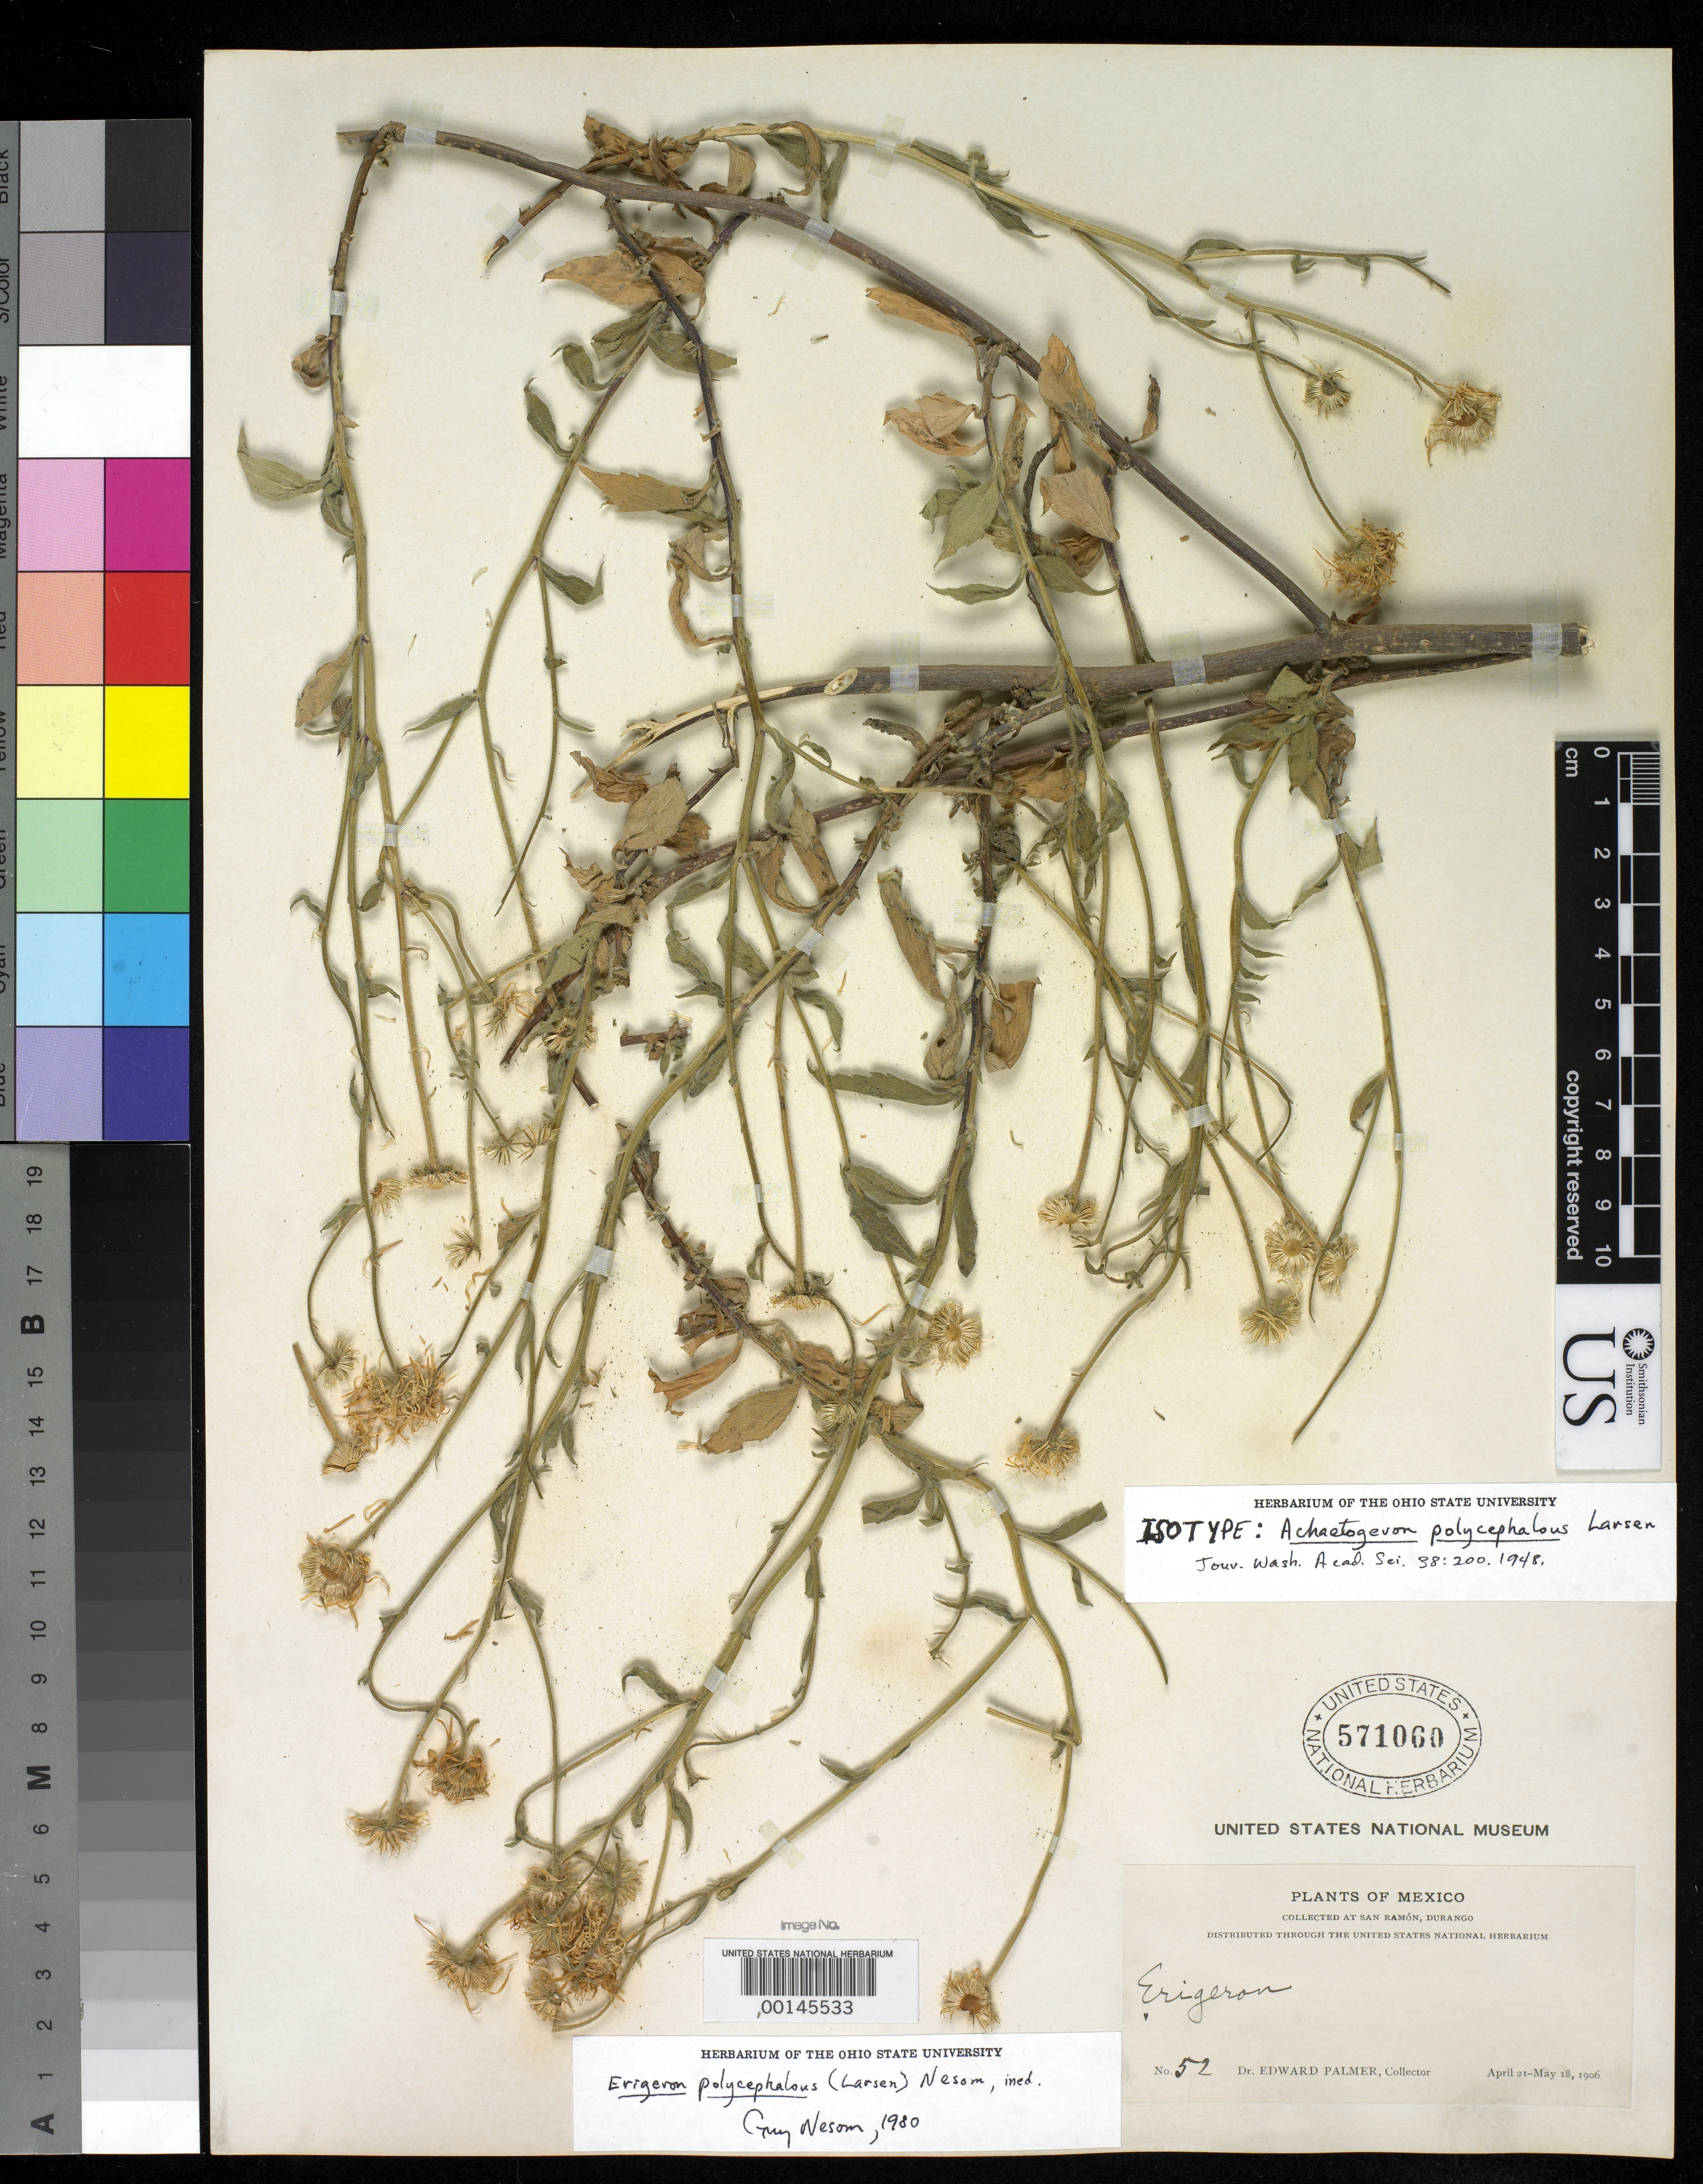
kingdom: Plantae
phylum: Tracheophyta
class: Magnoliopsida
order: Asterales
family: Asteraceae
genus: Achaetogeron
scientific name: Achaetogeron polycephalus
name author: Larsen ex S.F. Blake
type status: Isotype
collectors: E. Palmer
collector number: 52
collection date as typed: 21 Apr 1906 to 18 May 1906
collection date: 1906-04-21/1906-05-18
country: Mexico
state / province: Durango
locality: San Ramon.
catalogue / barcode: US 571060